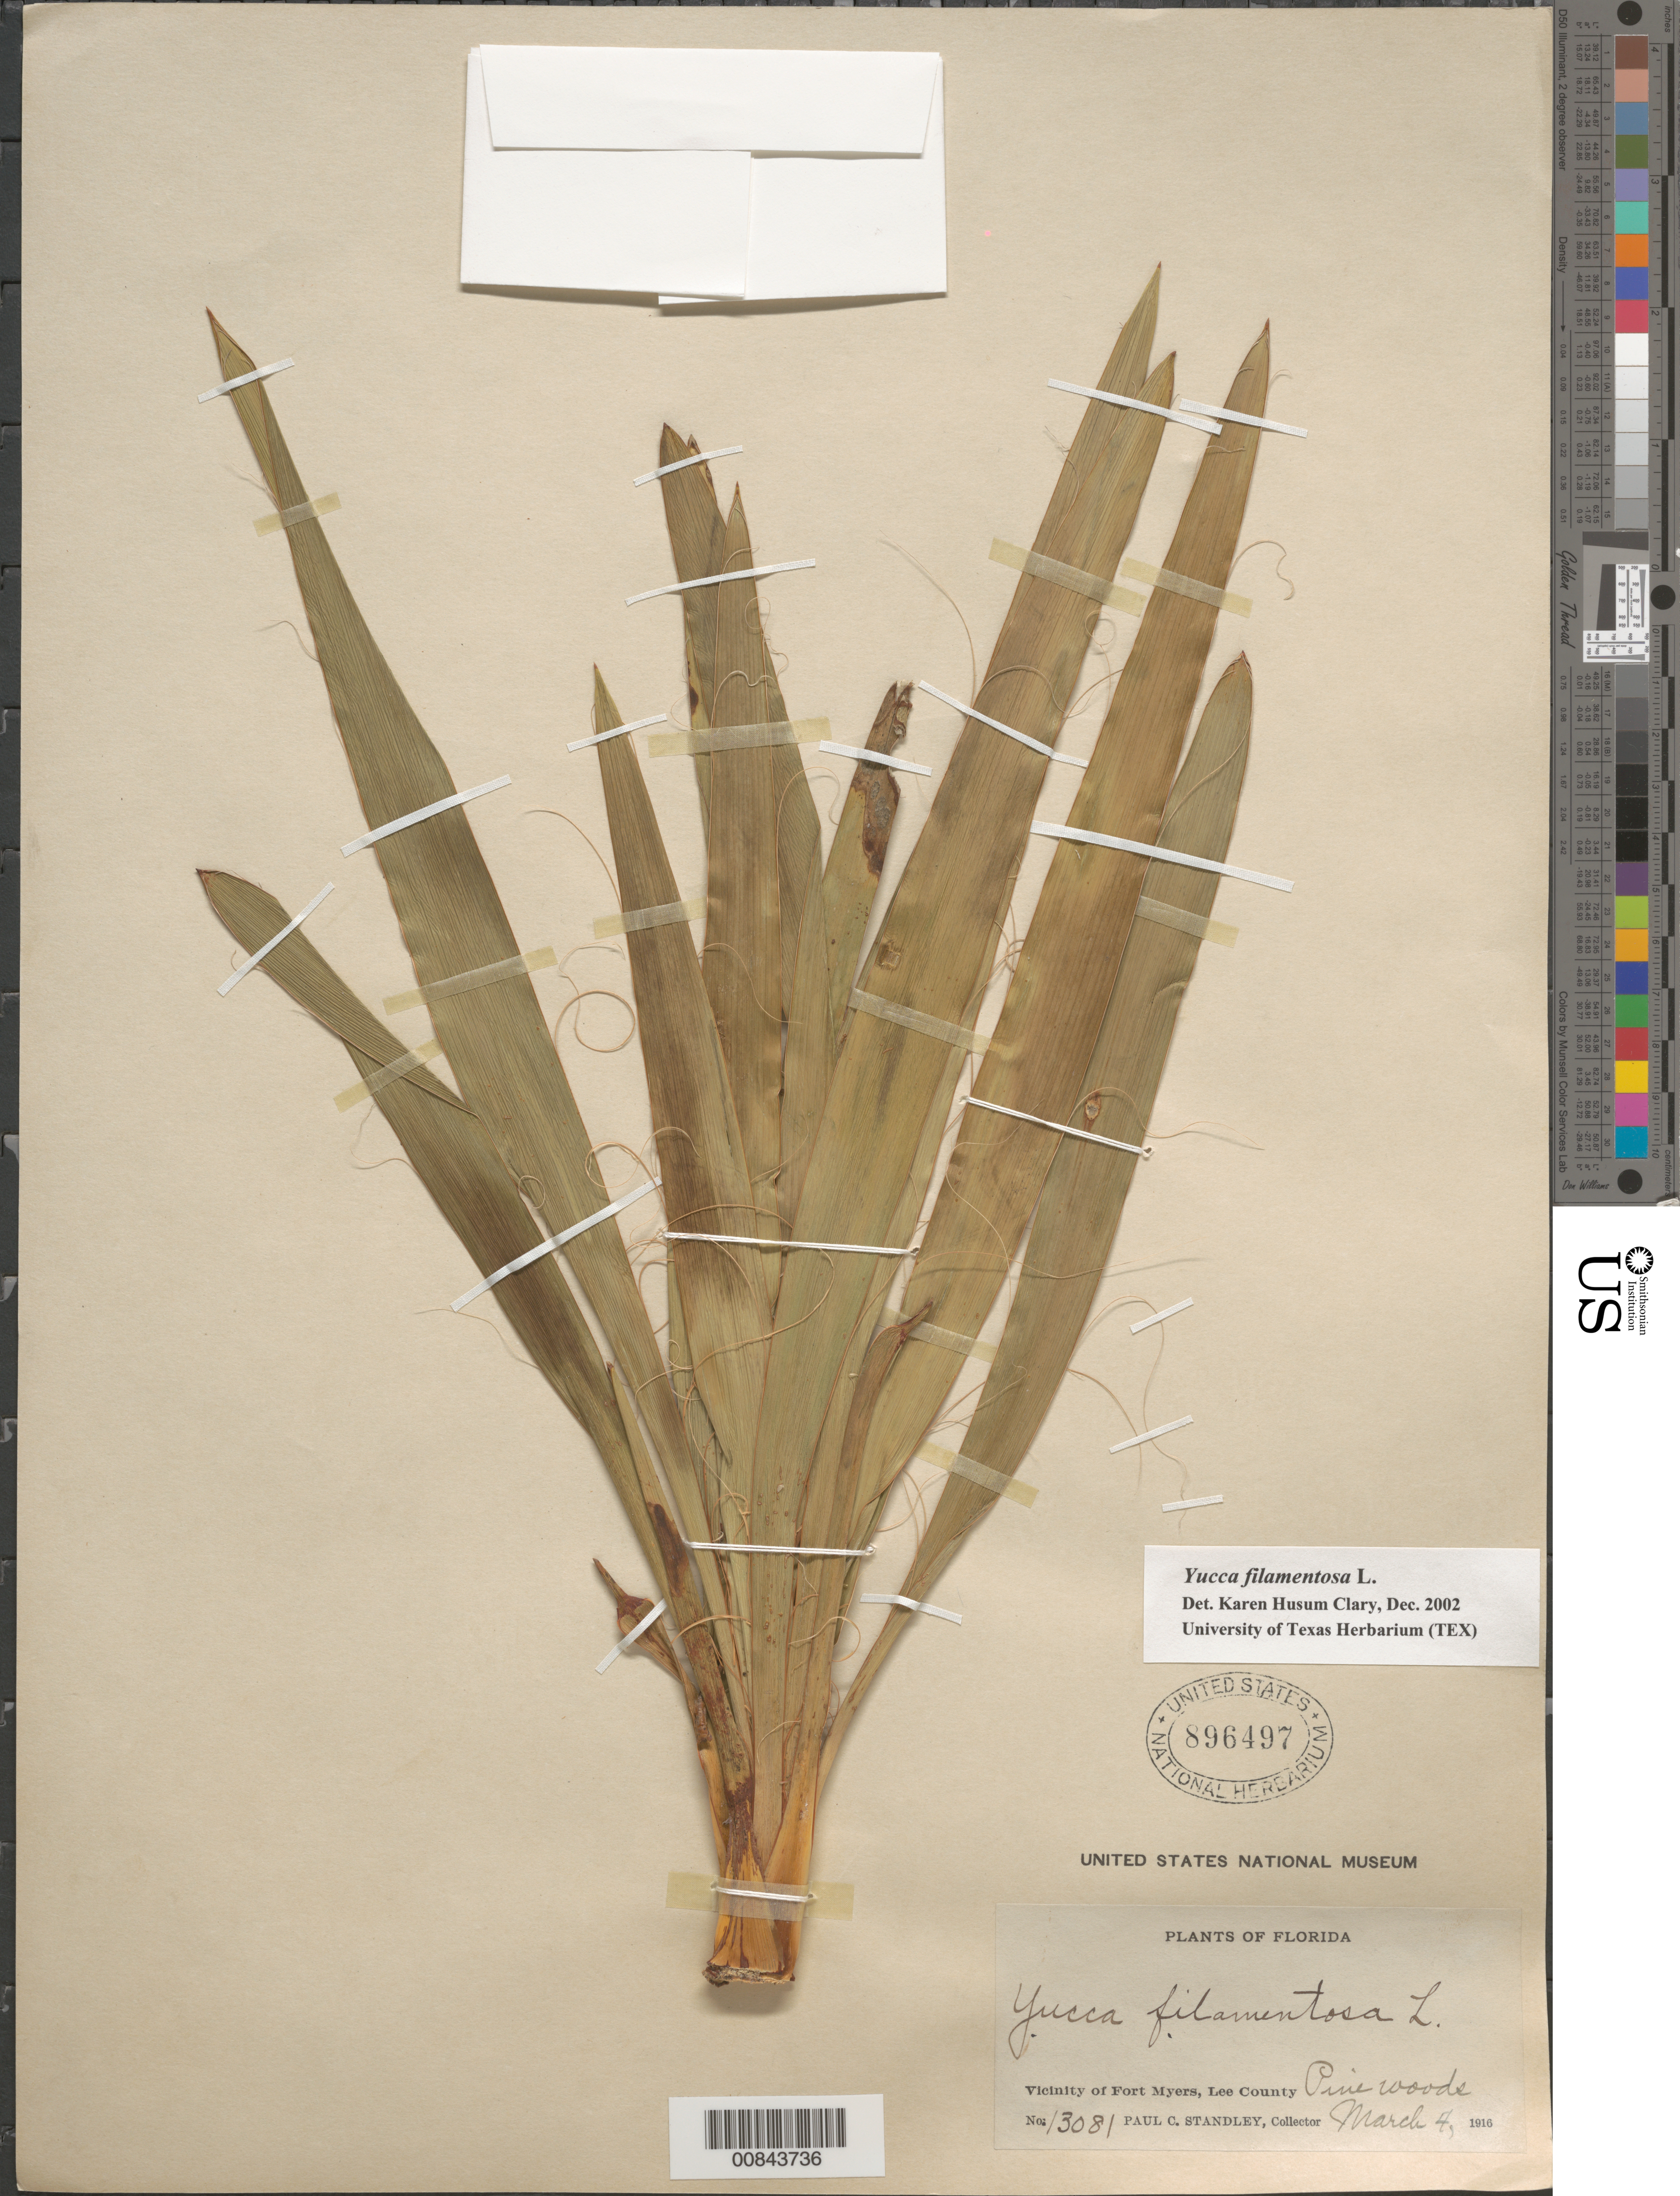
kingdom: Plantae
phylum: Tracheophyta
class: Liliopsida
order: Asparagales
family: Asparagaceae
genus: Yucca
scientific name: Yucca filamentosa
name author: L.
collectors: P. C. Standley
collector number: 13081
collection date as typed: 04 Mar 1916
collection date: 1916-03-04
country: United States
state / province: Florida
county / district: Lee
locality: Fort Myers.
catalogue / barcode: US 896497